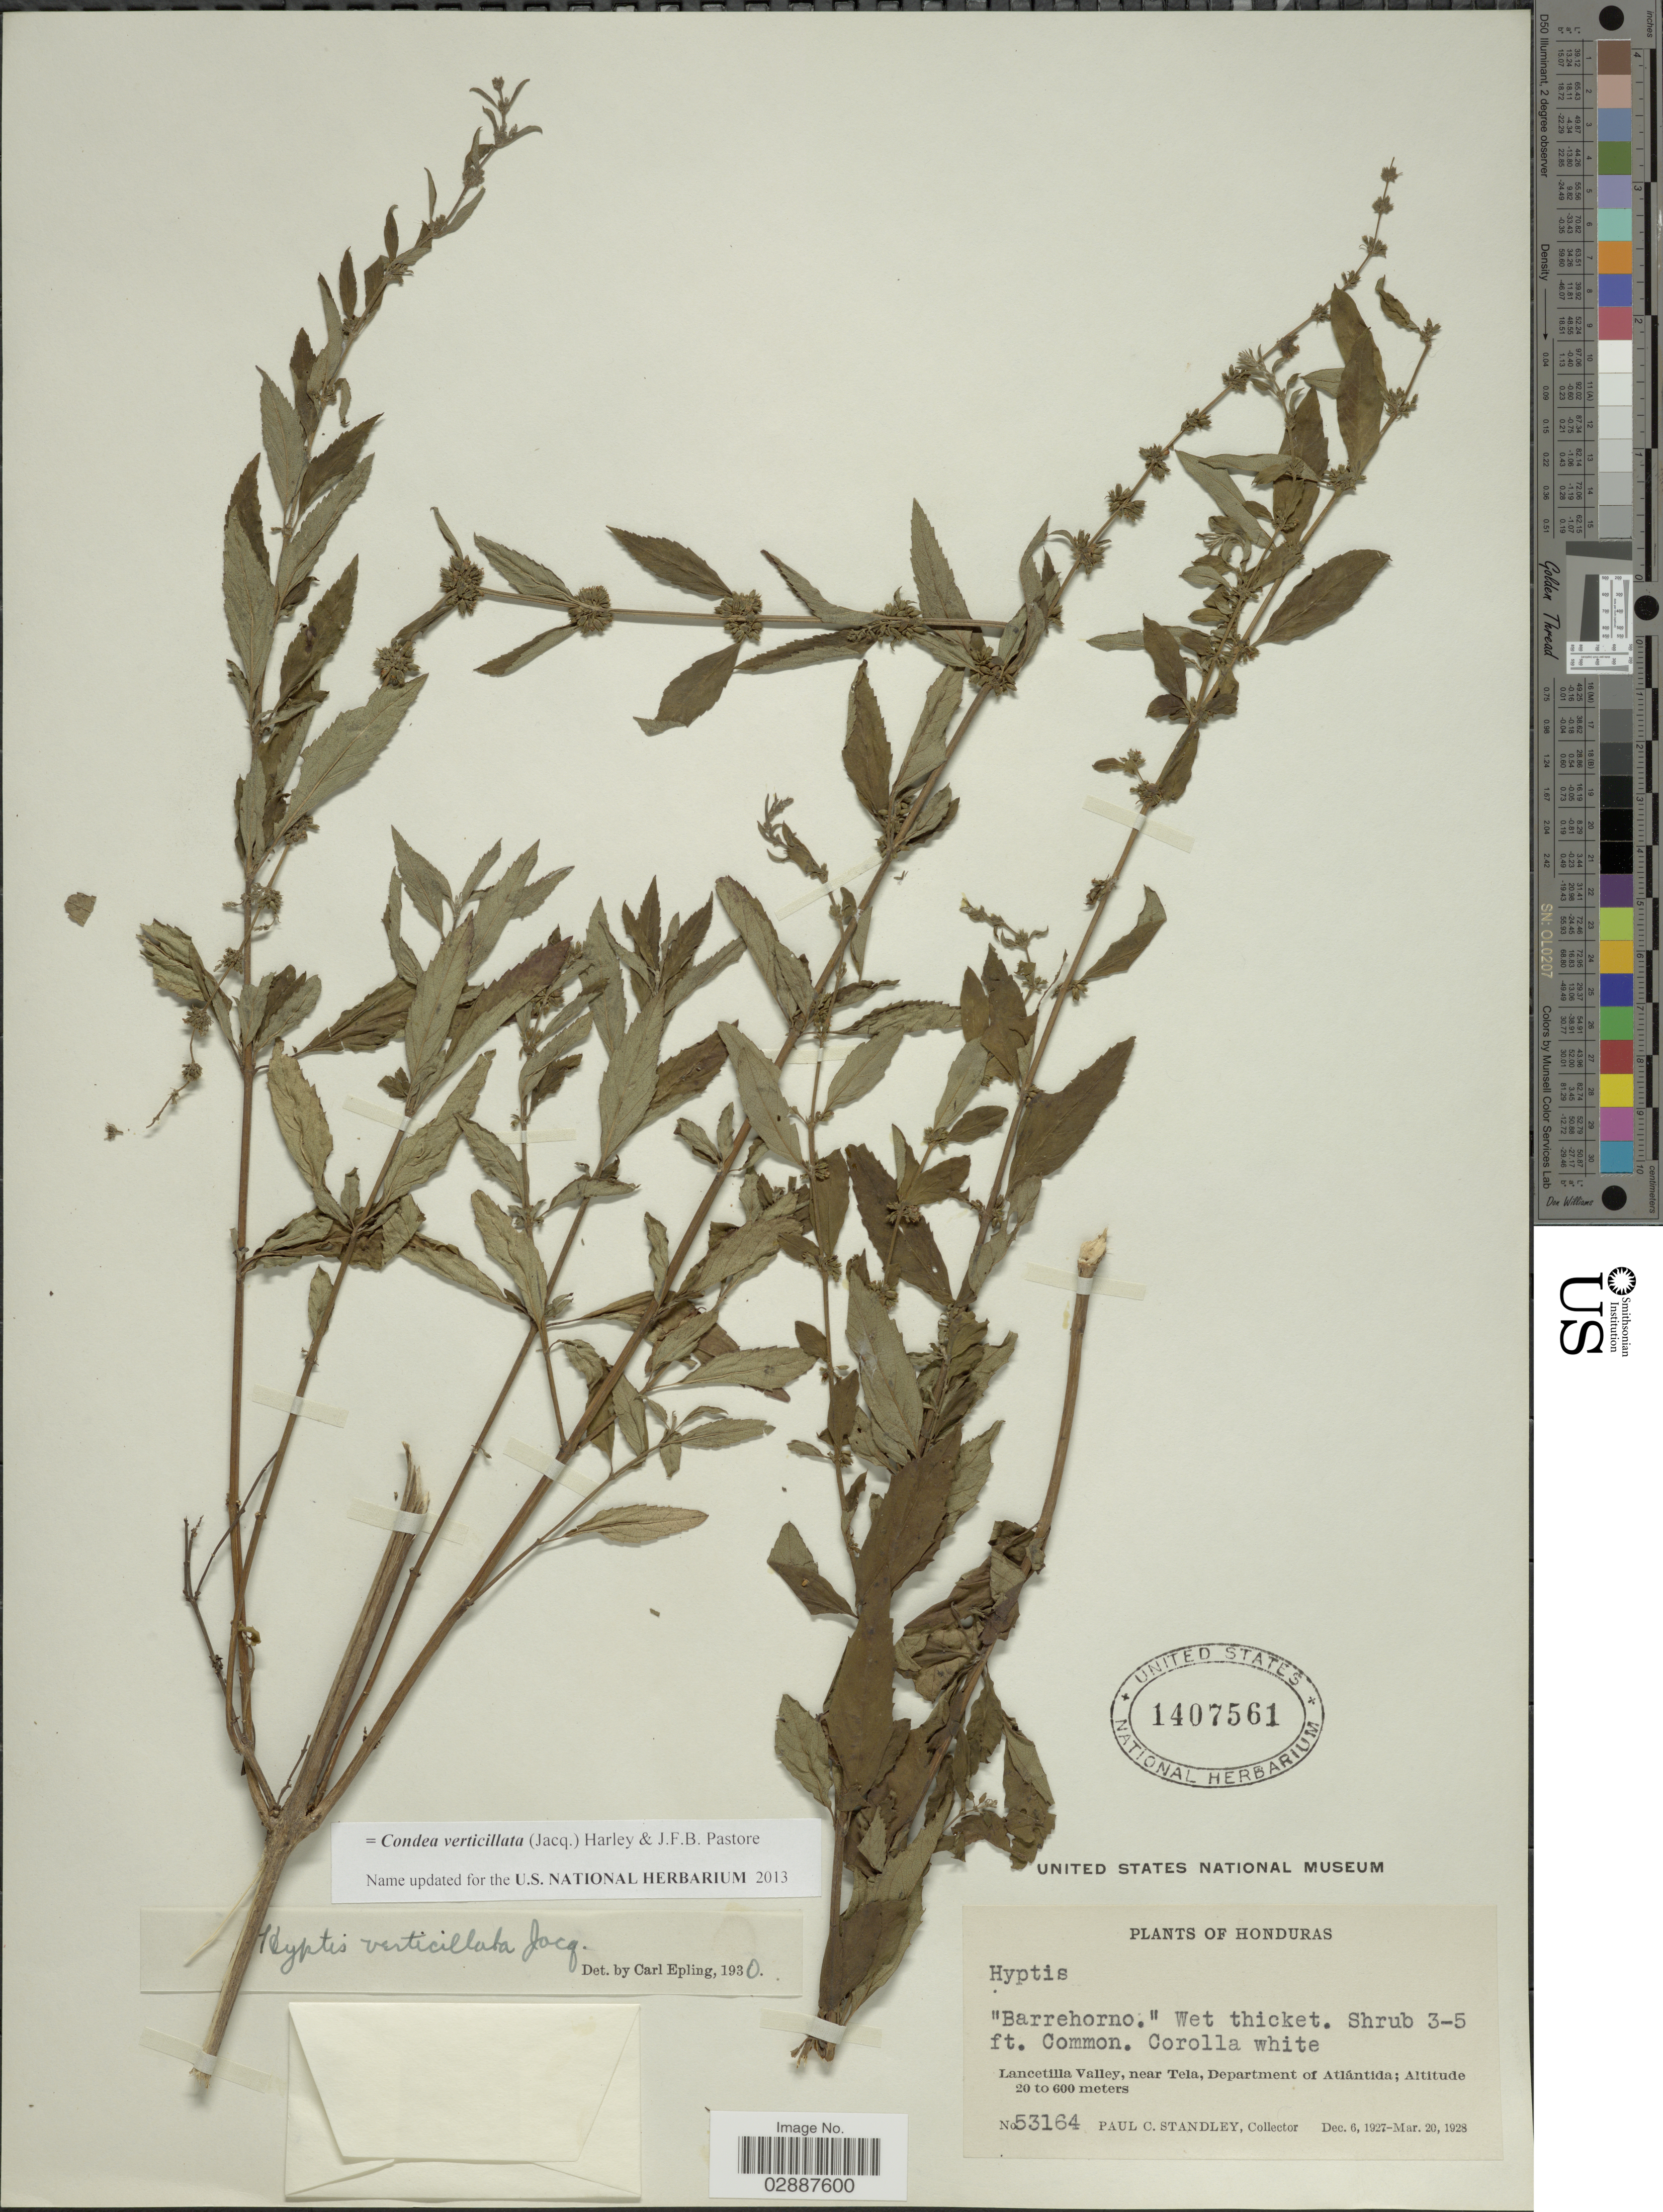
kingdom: Plantae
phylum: Tracheophyta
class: Magnoliopsida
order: Lamiales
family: Lamiaceae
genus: Condea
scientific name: Condea verticillata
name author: (Jacq.) Harley & J.F.B. Pastore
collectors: P. C. Standley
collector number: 53164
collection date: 1927-12-06/1928-03-20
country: Honduras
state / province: Atlántida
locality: Lancetilla Valley, near Tela, Department of Atlántida.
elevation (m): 20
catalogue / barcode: US 1407561